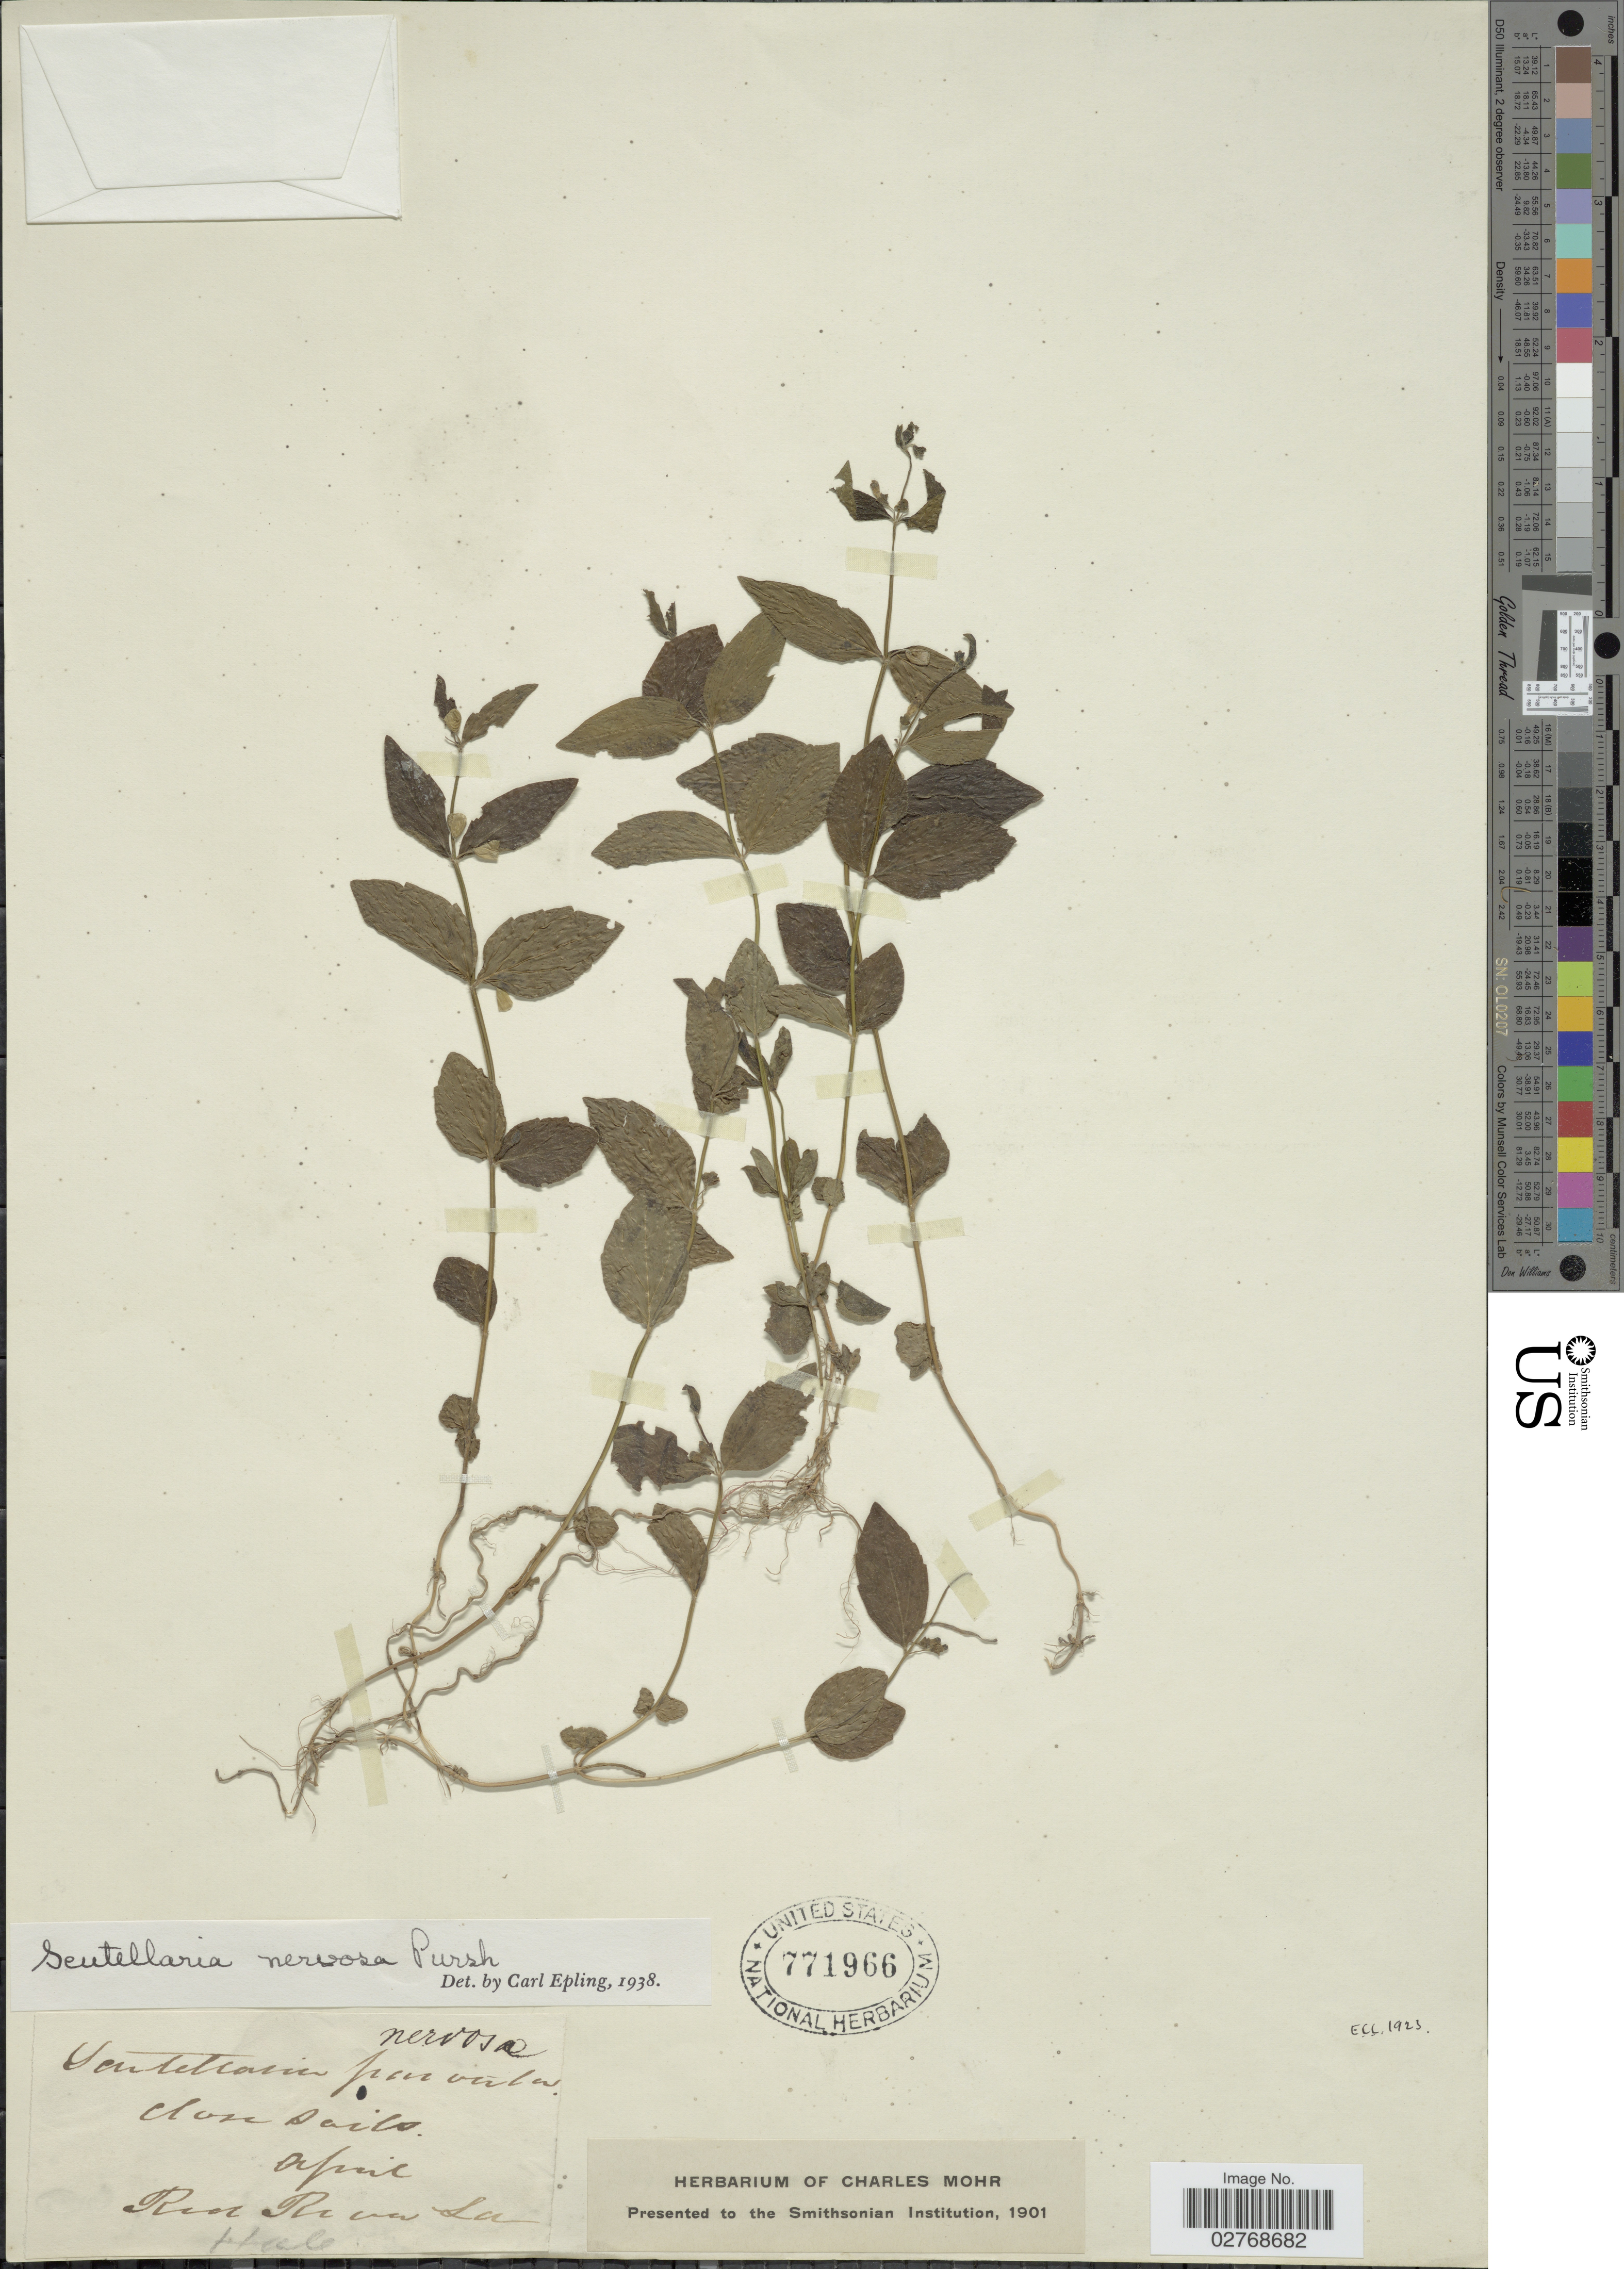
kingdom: Plantae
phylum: Tracheophyta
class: Magnoliopsida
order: Lamiales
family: Lamiaceae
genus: Scutellaria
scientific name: Scutellaria nervosa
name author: Pursh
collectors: -- Hall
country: United States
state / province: Louisiana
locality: Red River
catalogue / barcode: US 771966